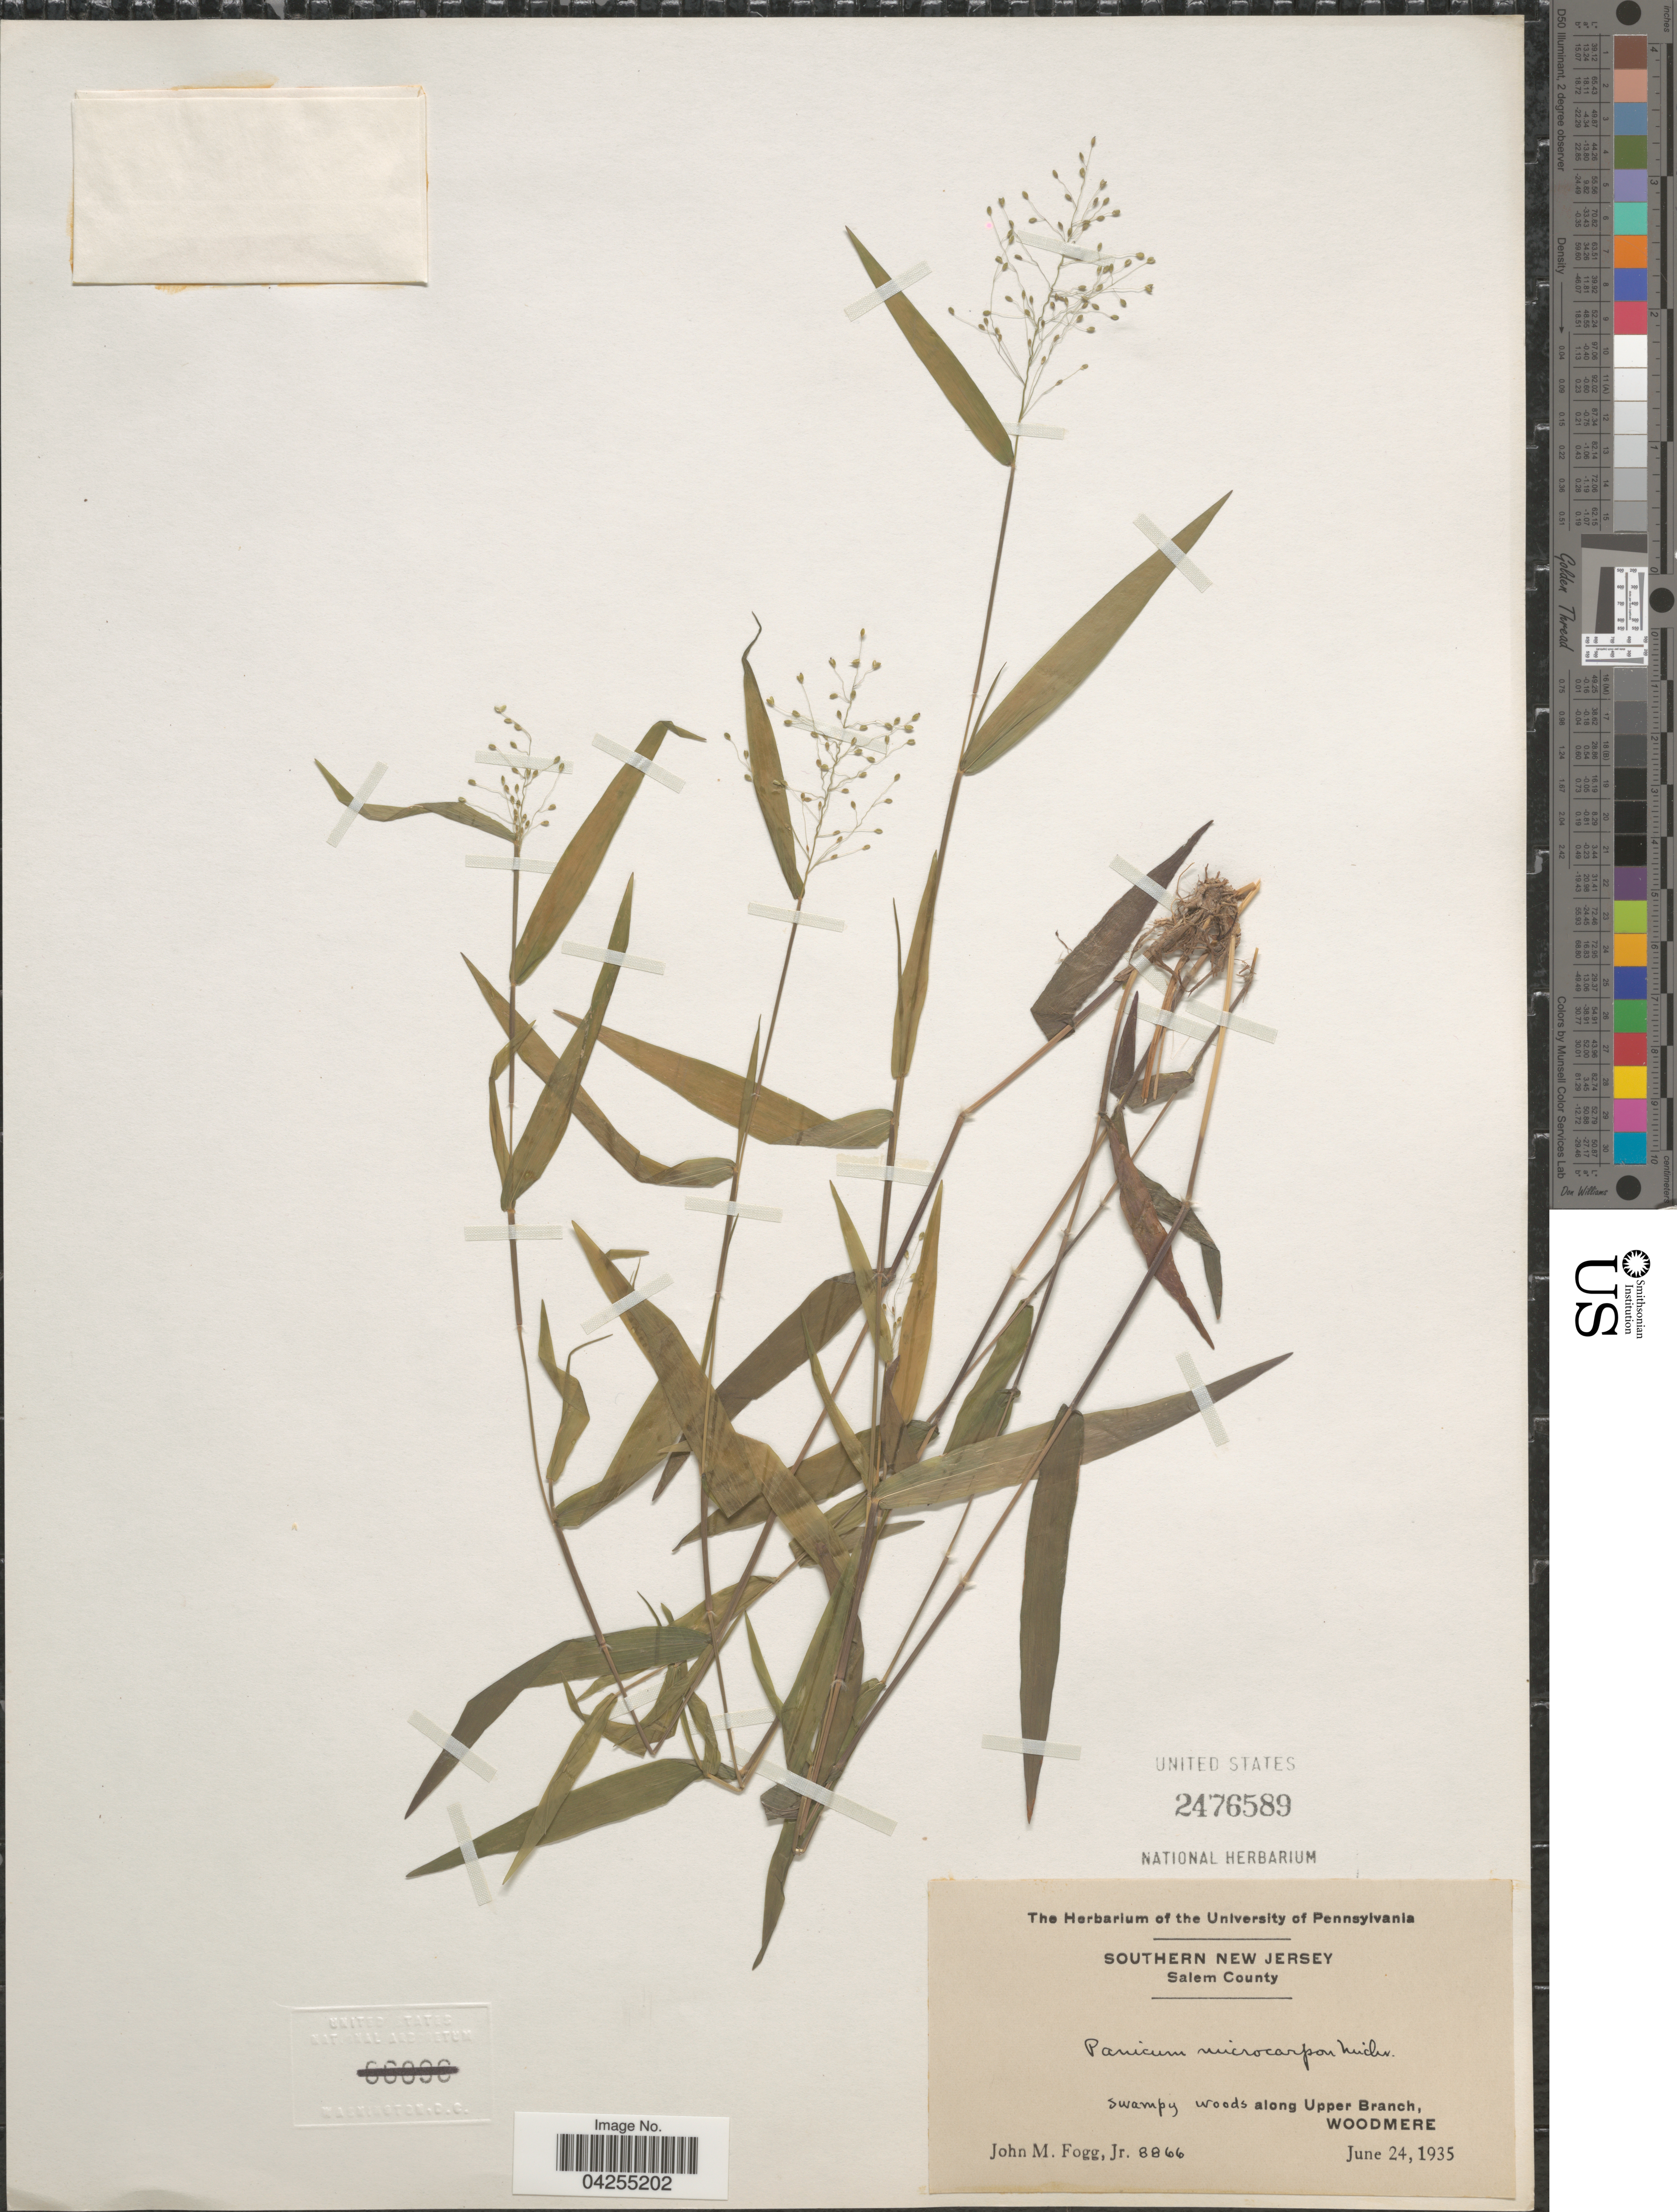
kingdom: Plantae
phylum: Tracheophyta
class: Liliopsida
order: Poales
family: Poaceae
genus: Dichanthelium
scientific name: Dichanthelium dichotomum var. dichotomum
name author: (L.) Gould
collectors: J. Fogg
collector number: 8866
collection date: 1935-06-24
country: United States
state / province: New Jersey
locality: Southern New Jersey. Salem County. Swampy woods along Upper Branch, Woodmere.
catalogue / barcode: US 2476589